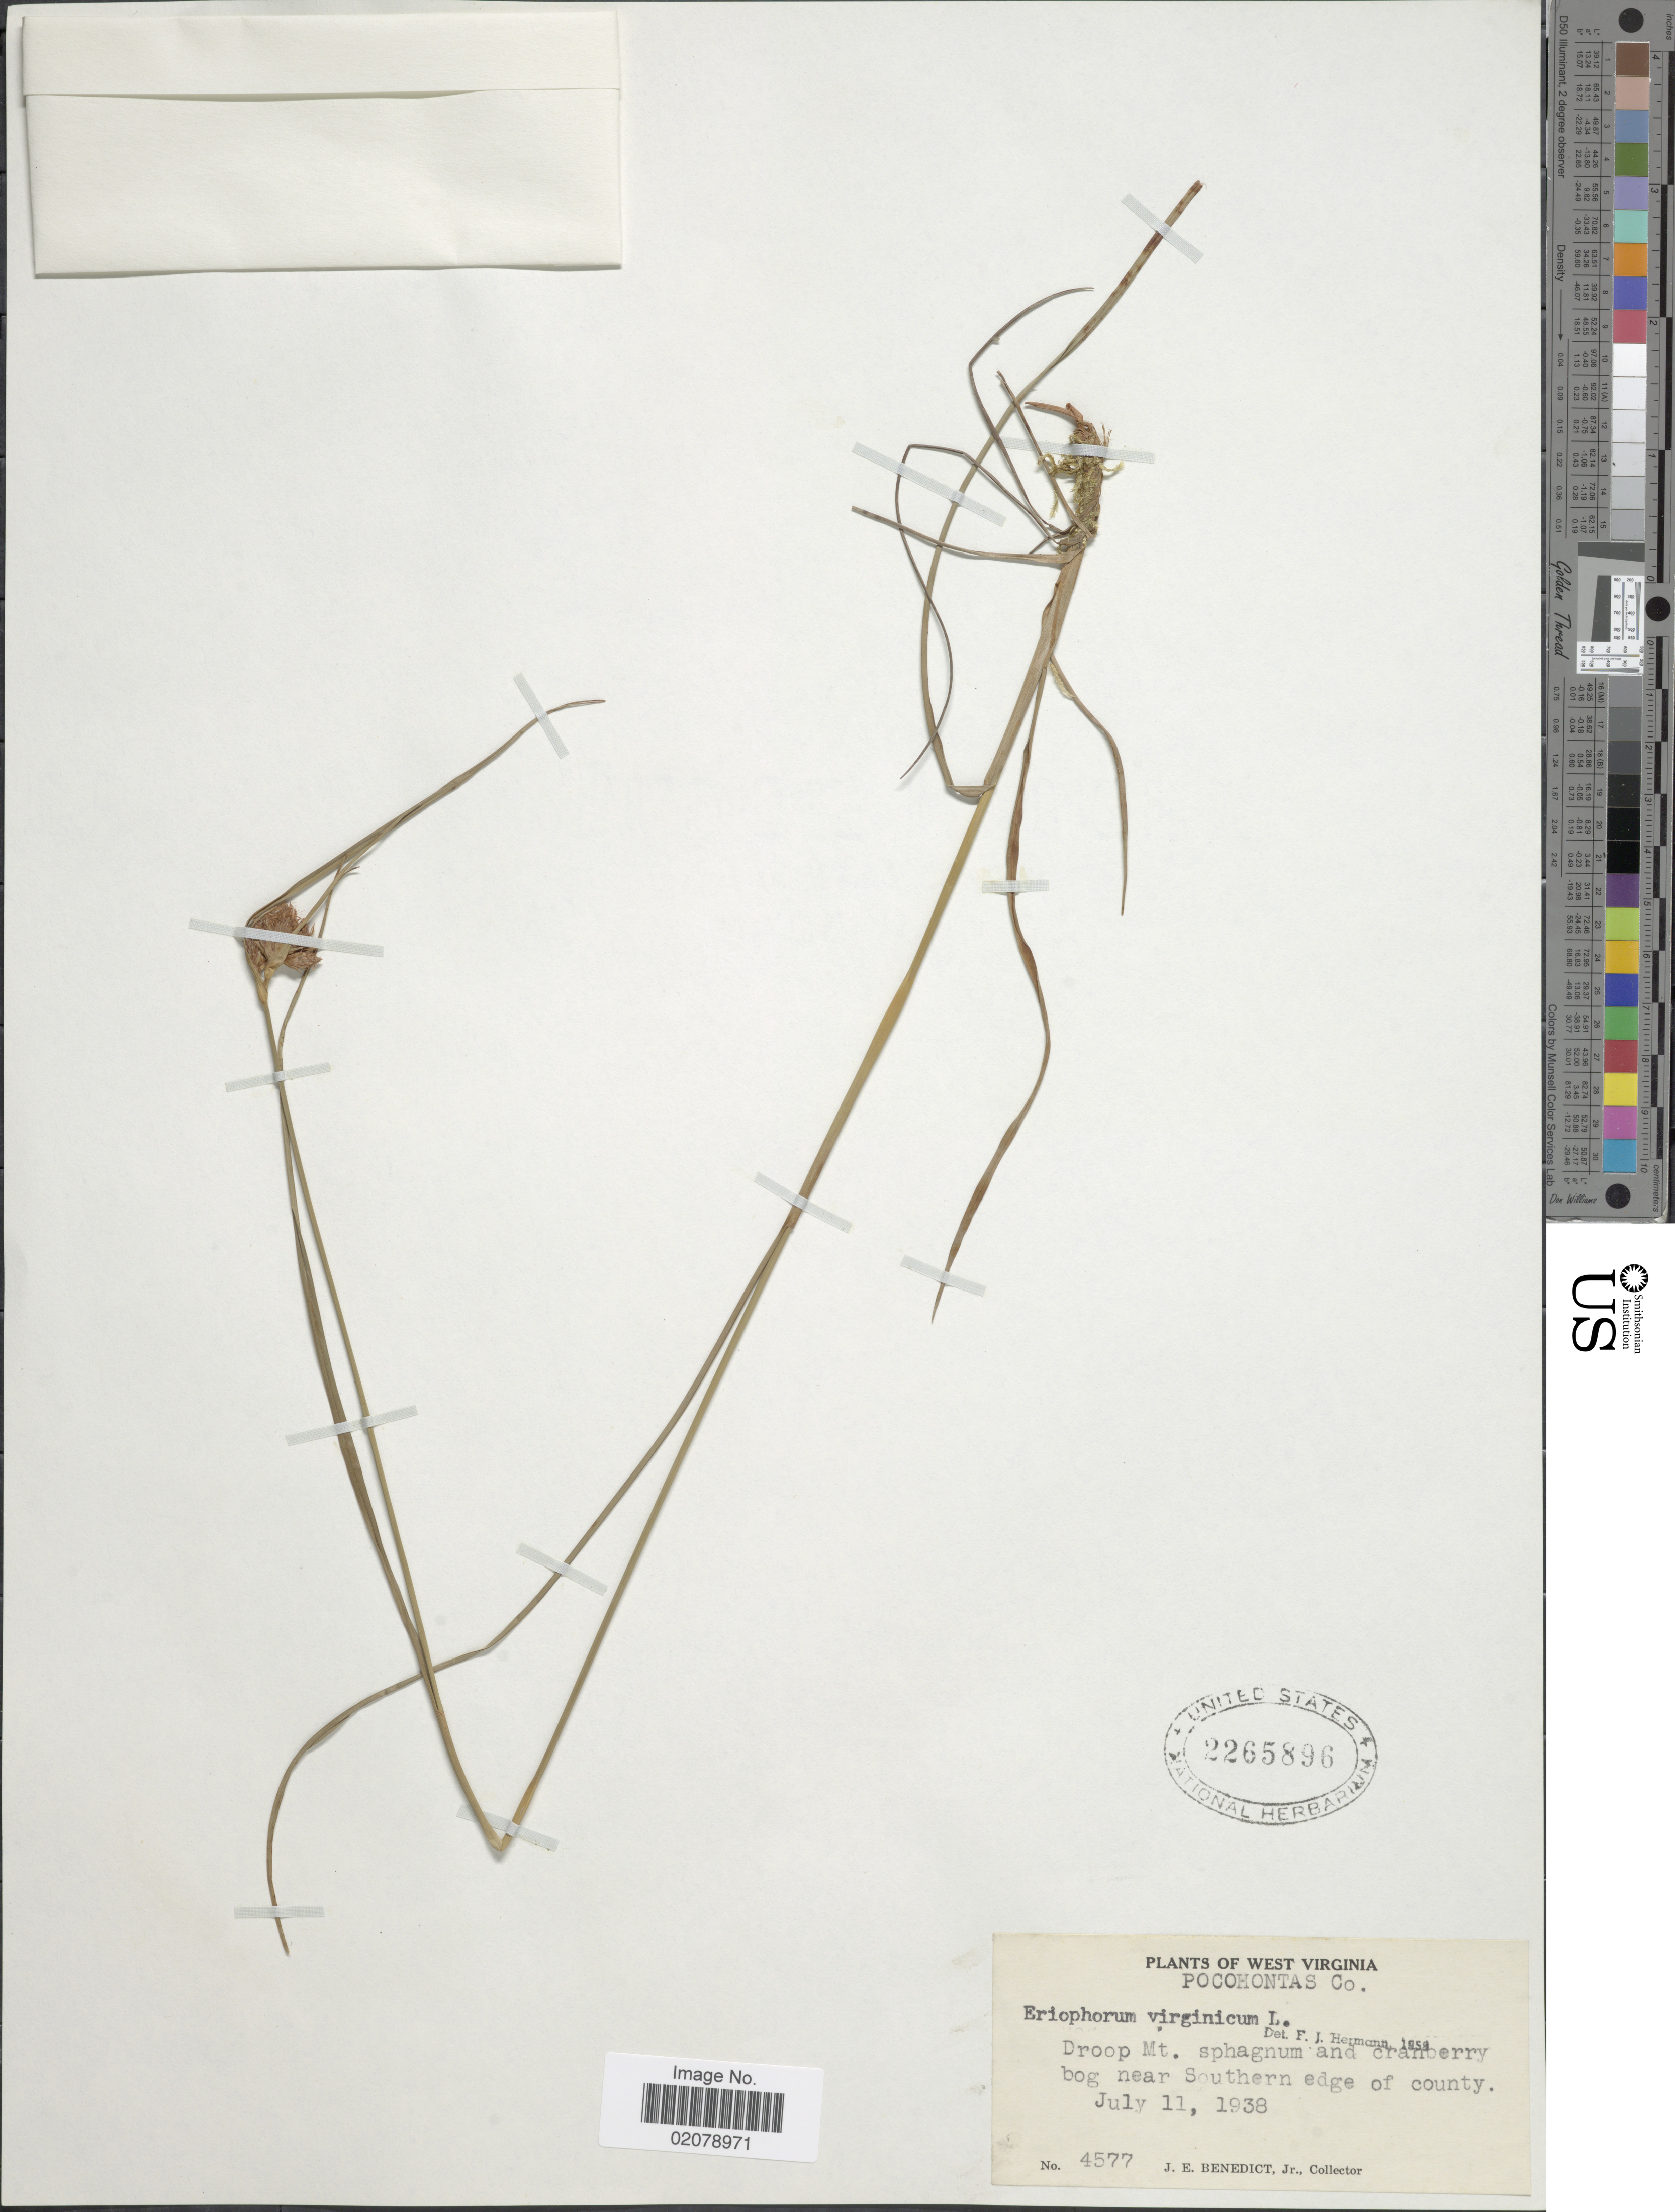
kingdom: Plantae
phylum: Tracheophyta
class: Liliopsida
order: Poales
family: Cyperaceae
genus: Eriophorum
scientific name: Eriophorum virginicum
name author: L.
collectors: J. Benedict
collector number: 4577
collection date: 1938-07-11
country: United States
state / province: West Virginia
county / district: Pocahontas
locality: Pocohontas Co., Droop Mt. sphagnum and Cranberry bog near Southern edge of County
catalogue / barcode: US 2265896